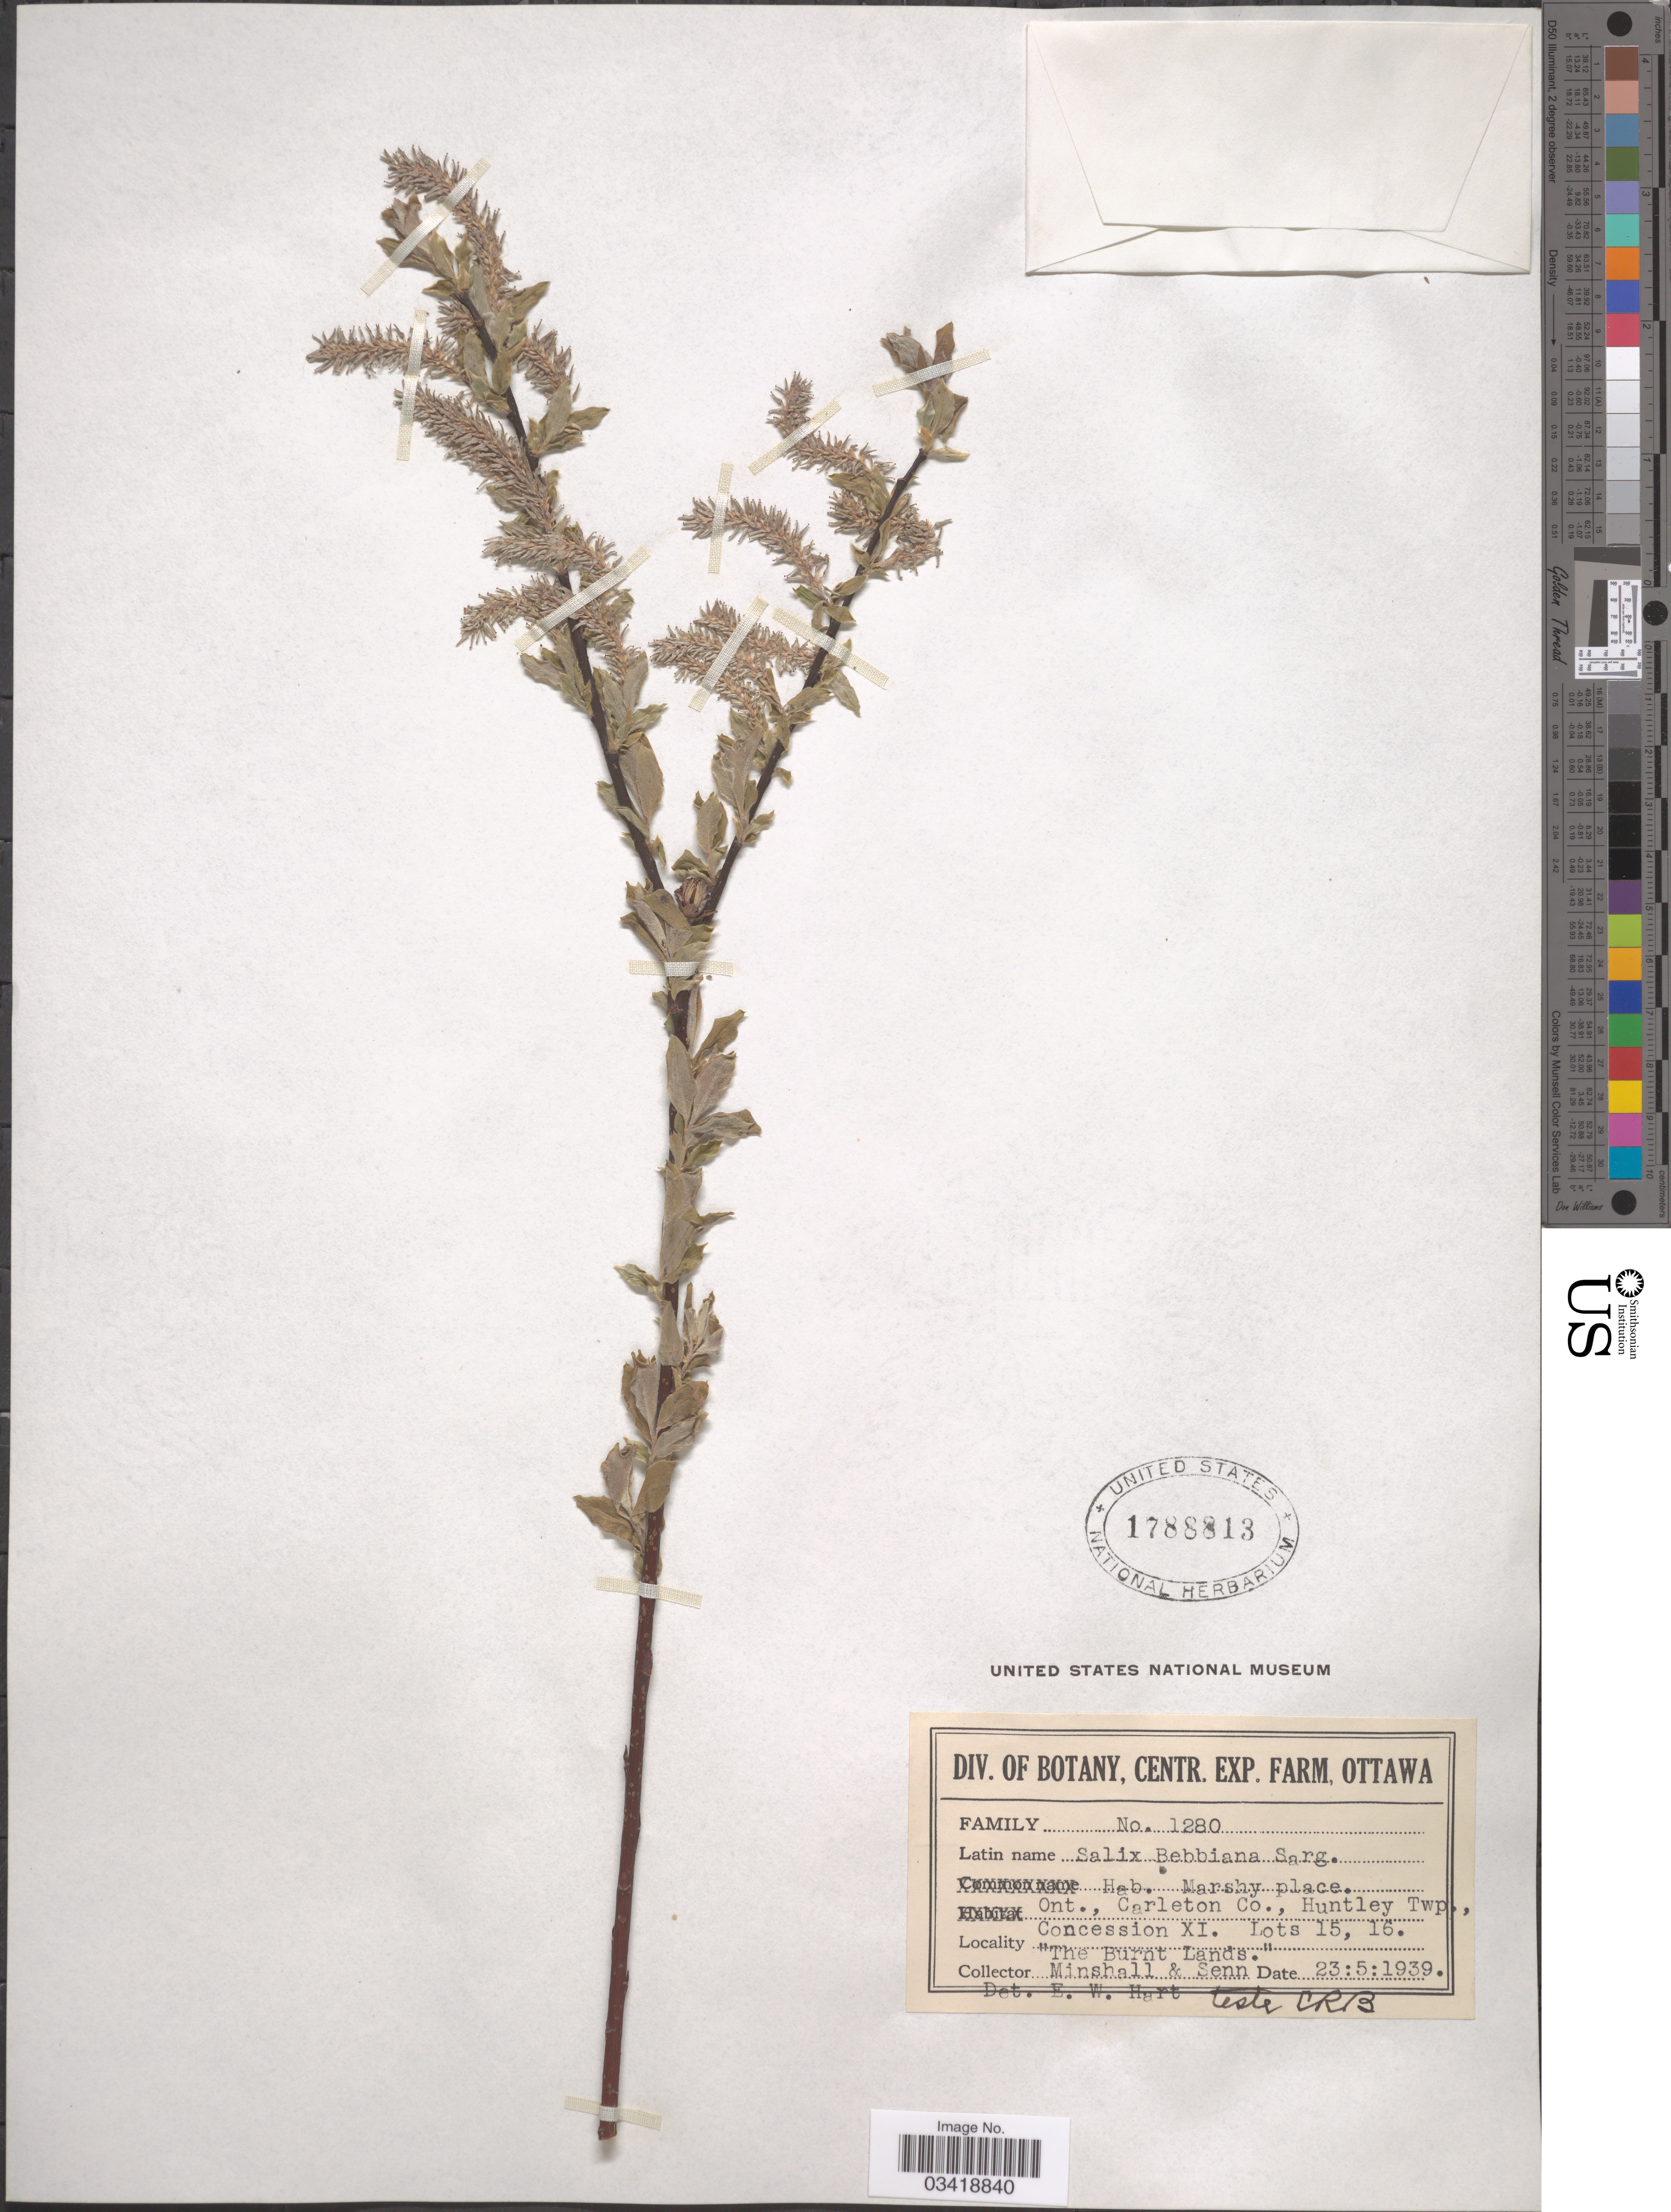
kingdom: Plantae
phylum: Tracheophyta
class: Magnoliopsida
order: Malpighiales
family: Salicaceae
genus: Salix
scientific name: Salix bebbiana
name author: Sarg.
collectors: Minshall & Senn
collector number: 1280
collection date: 1939-05-23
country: Canada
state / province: Ontario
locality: Carleton Co., Huntley Twp., Concession XI. Lots 15, 16. "The Burnt Lands.".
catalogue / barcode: US 1788813